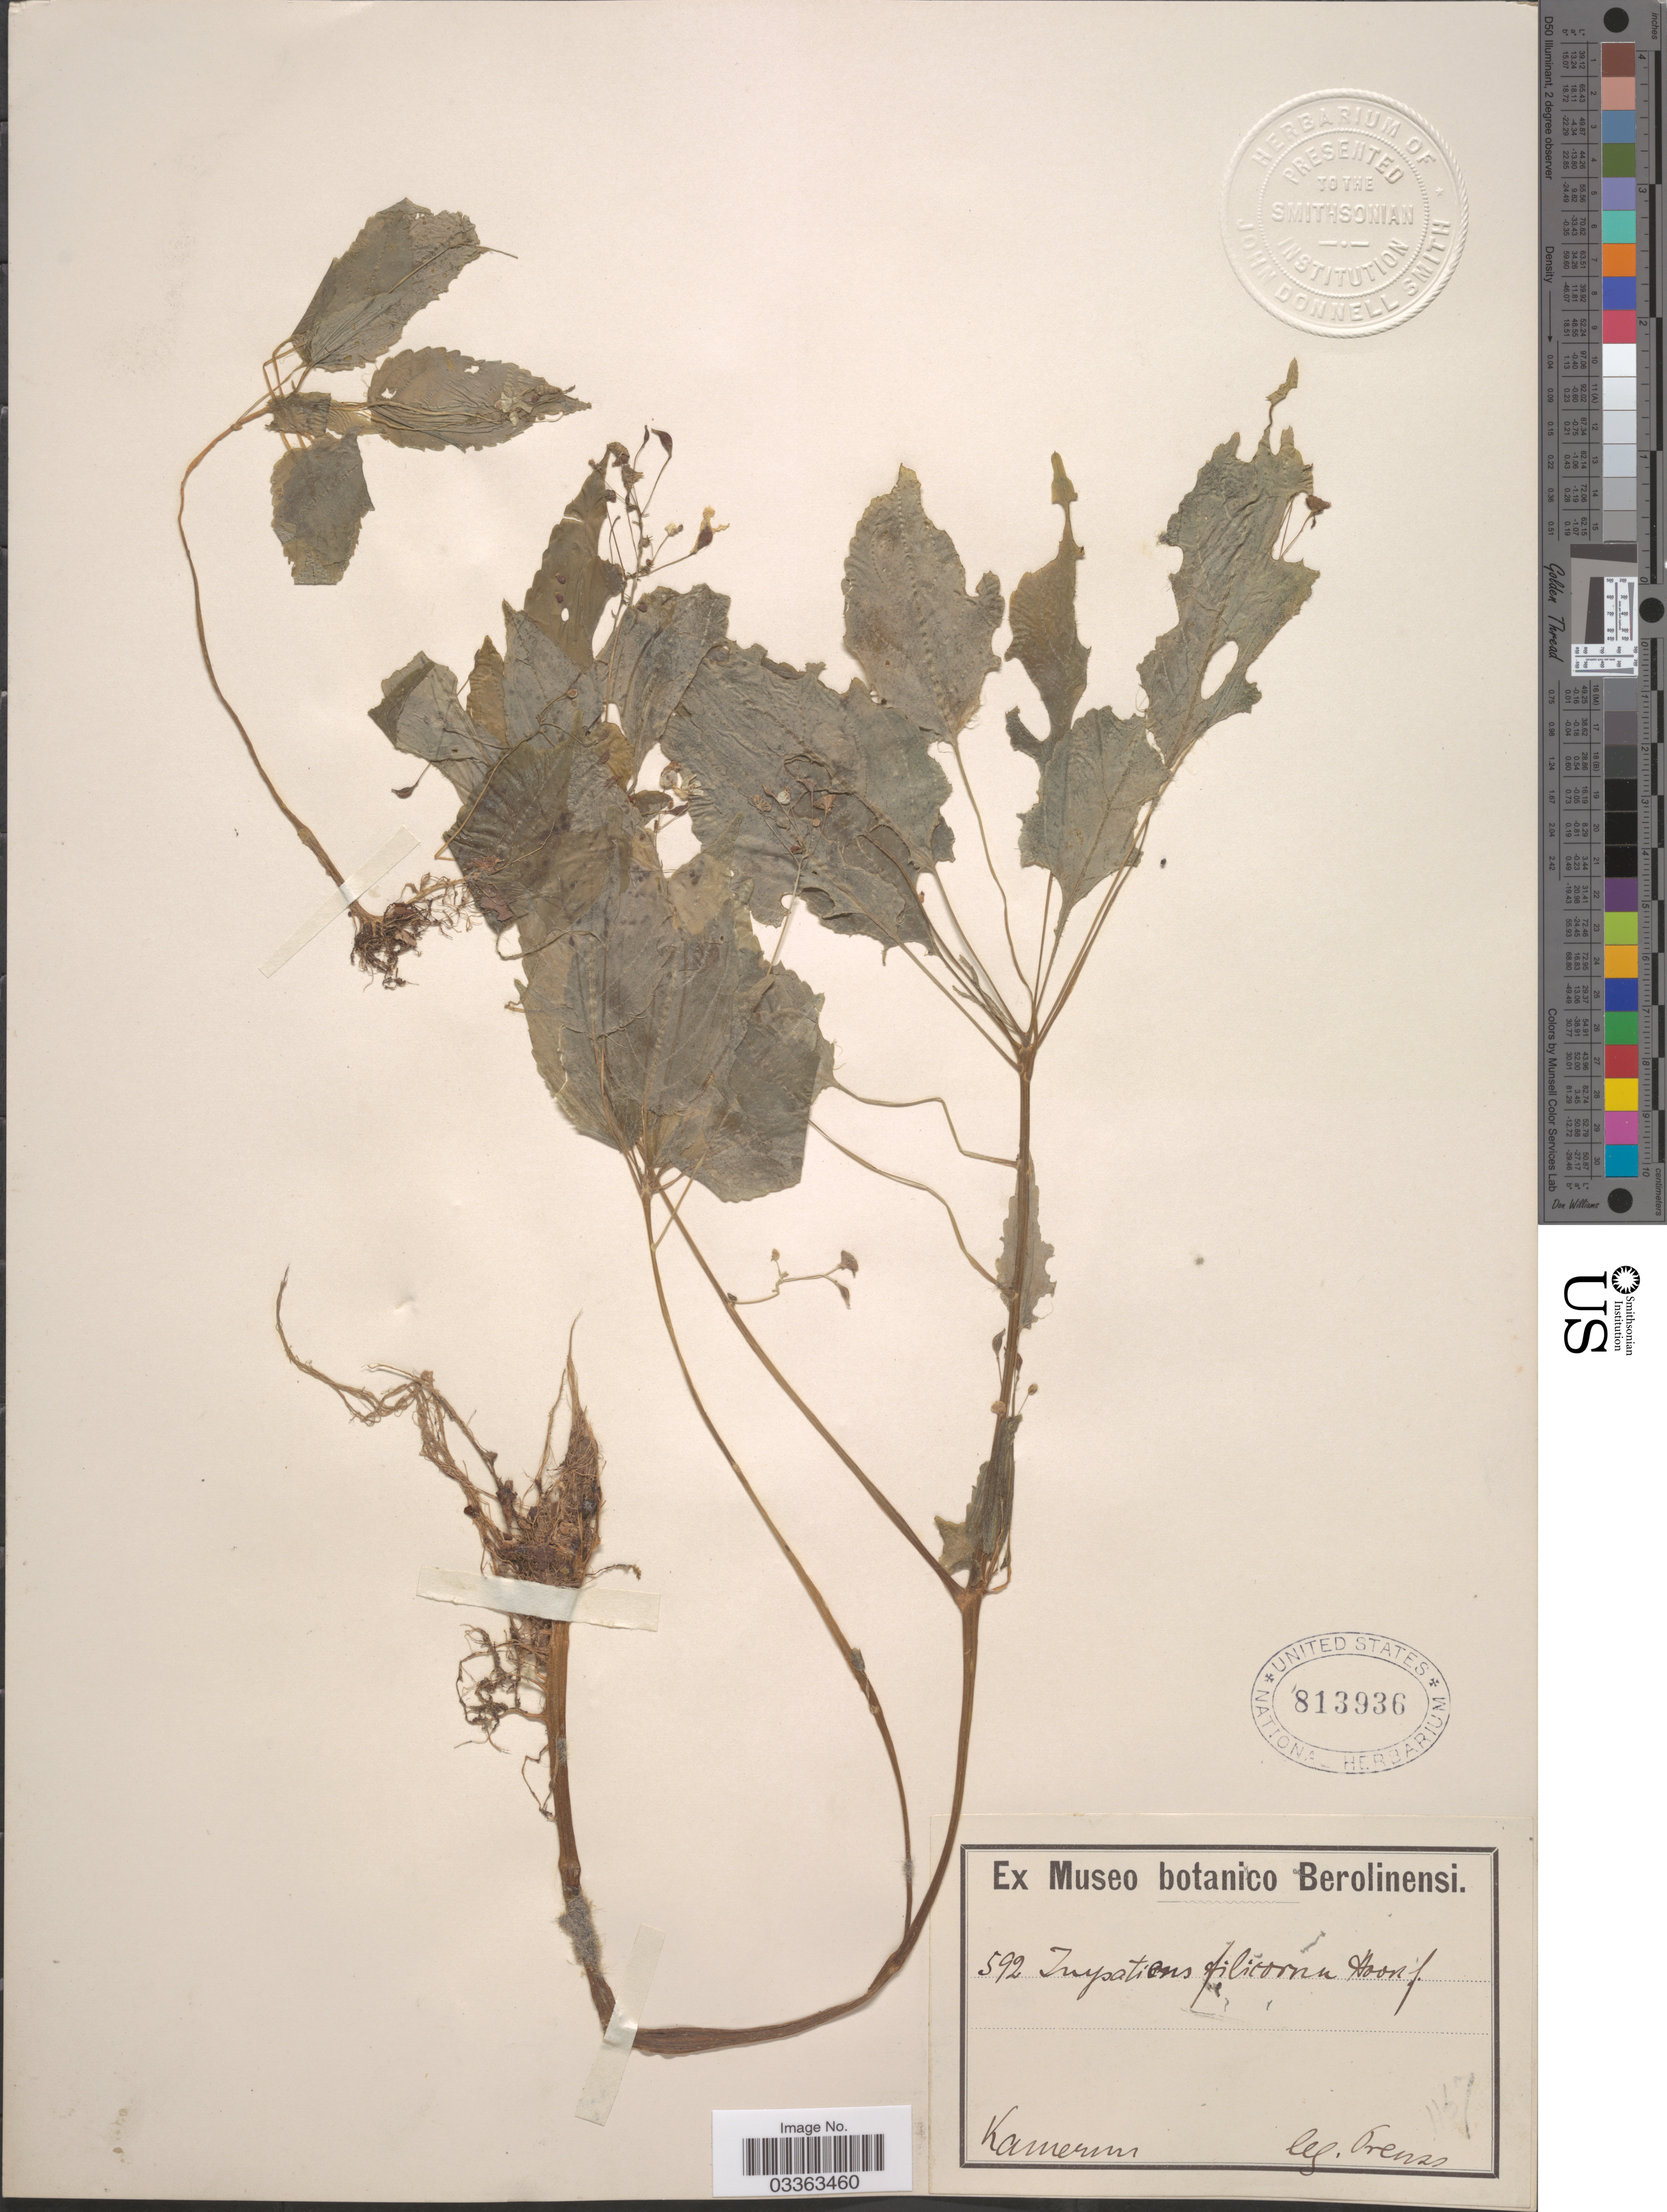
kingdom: Plantae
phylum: Tracheophyta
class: Magnoliopsida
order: Ericales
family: Balsaminaceae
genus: Impatiens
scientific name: Impatiens filicornu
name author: Hook. f.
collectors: C. Preuss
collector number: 592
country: Cameroon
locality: Kamerun.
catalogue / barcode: US 813936